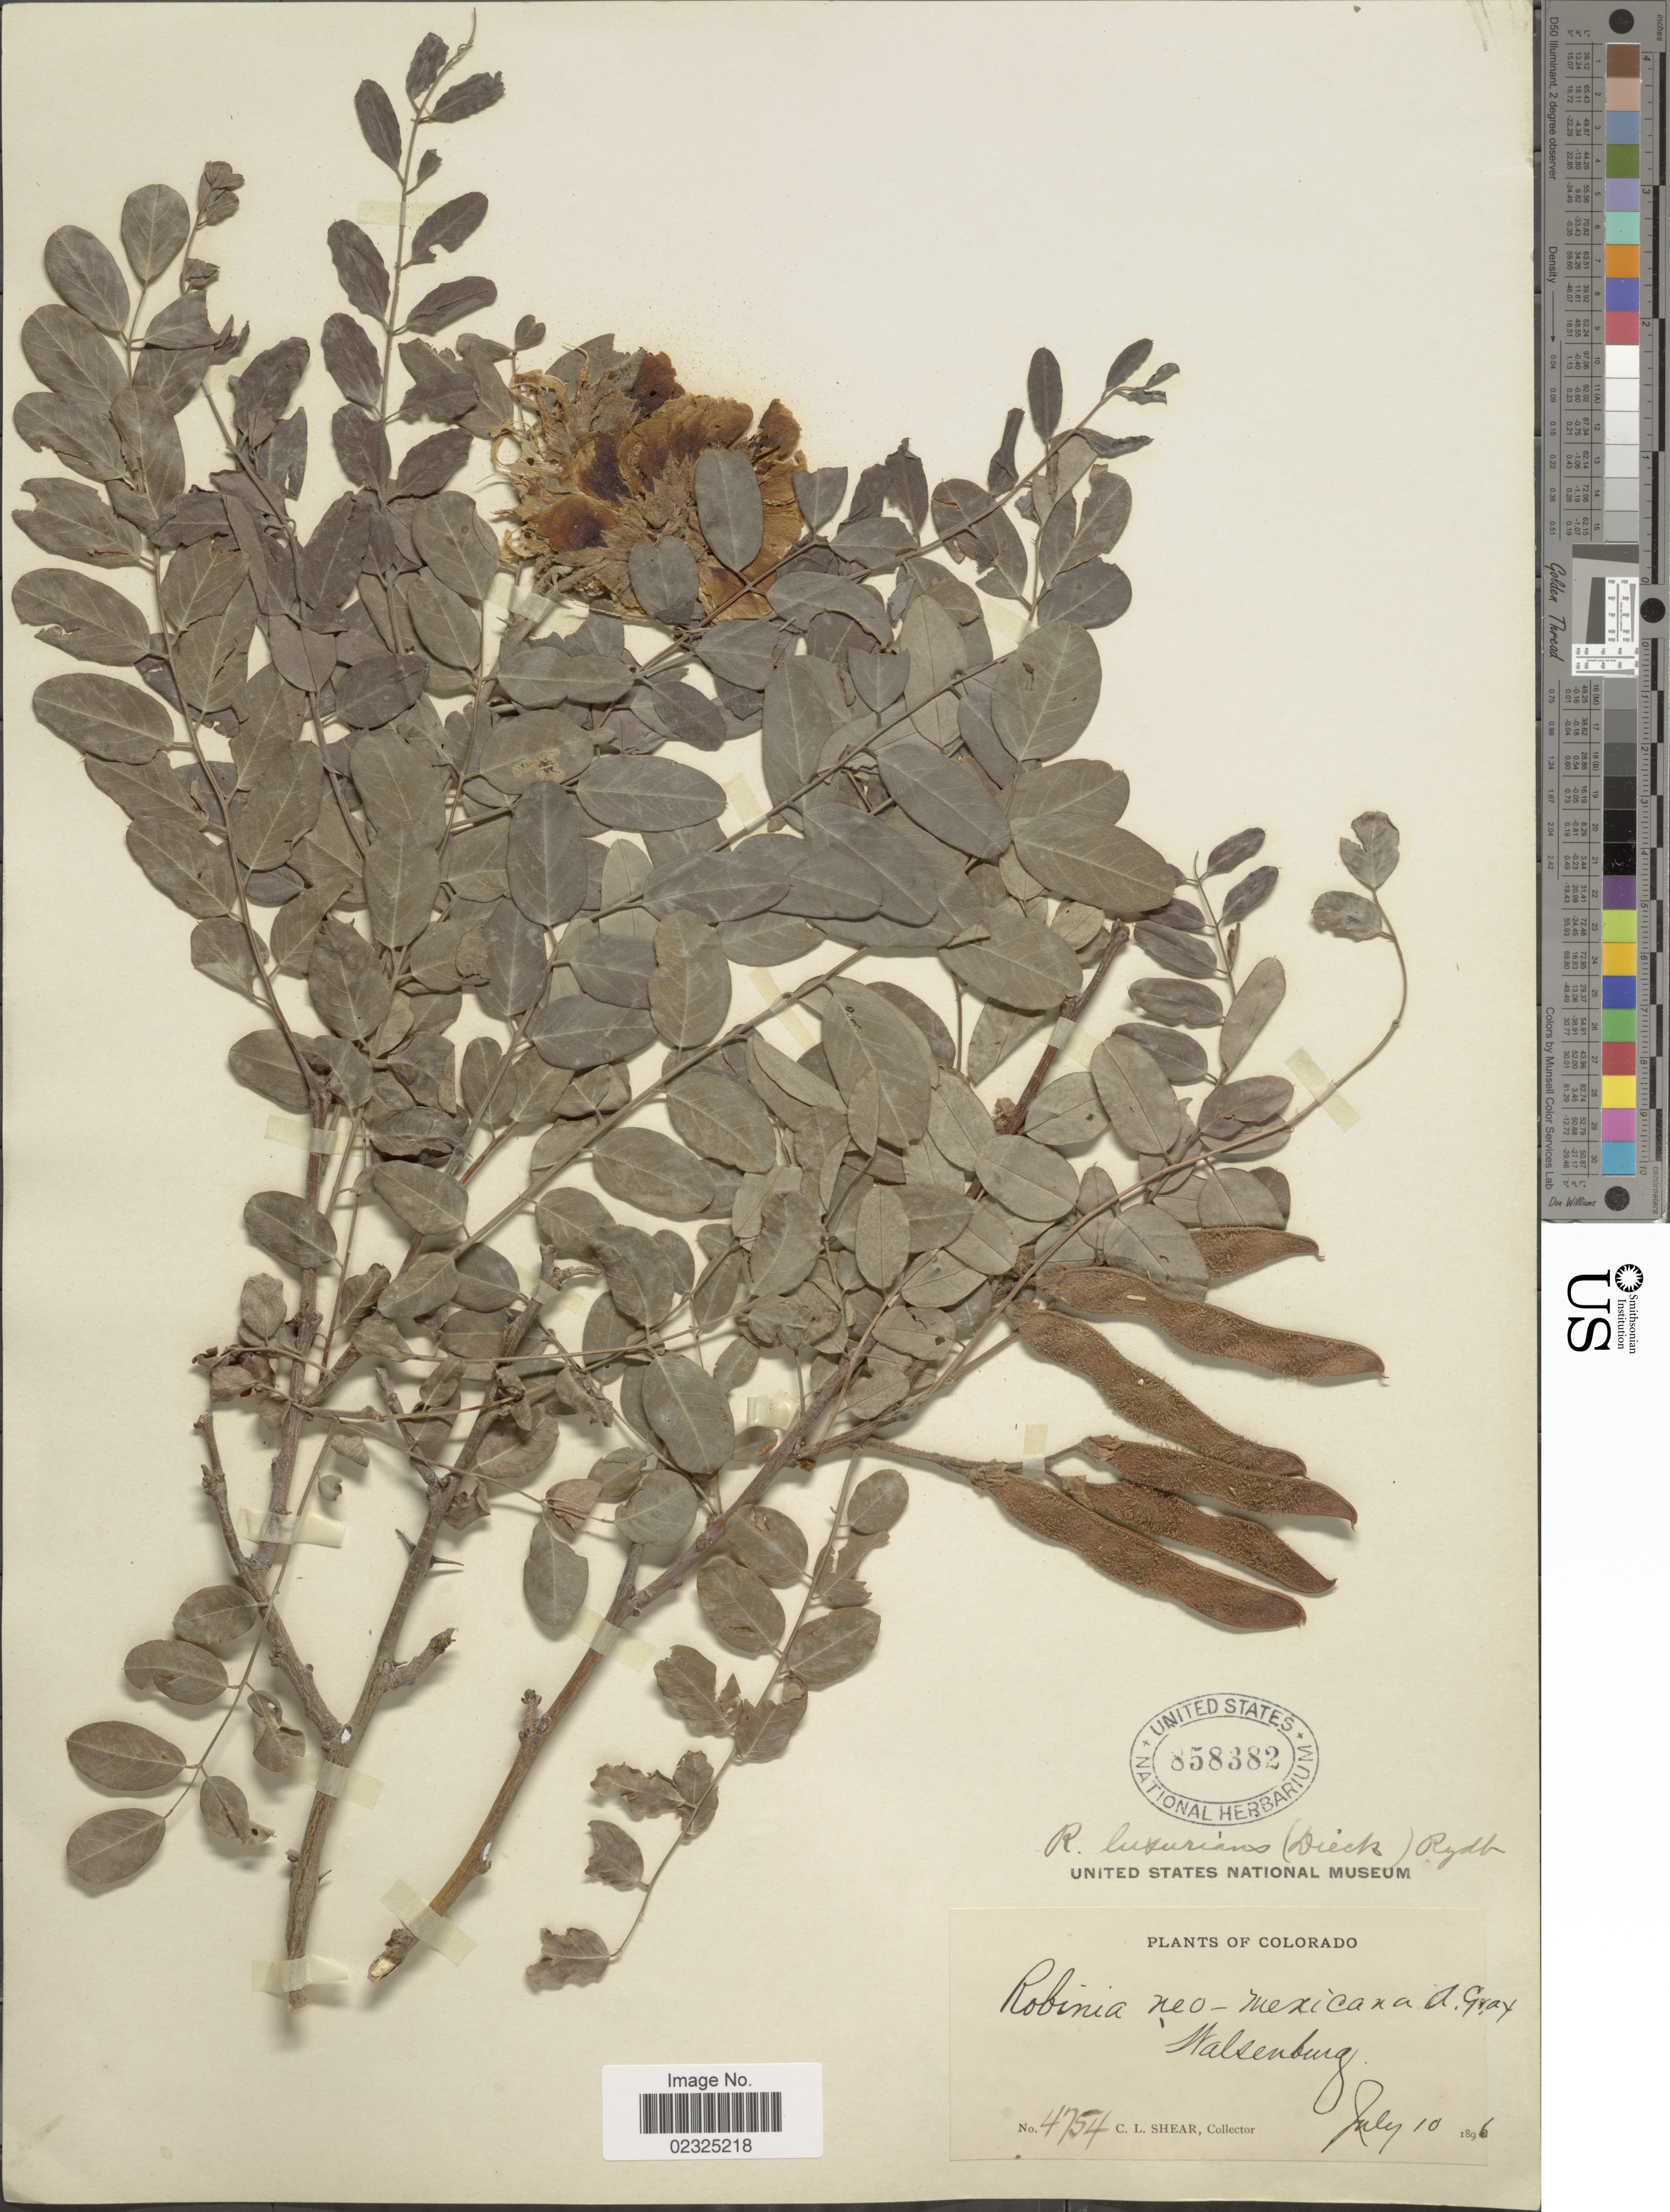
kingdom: Plantae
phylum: Tracheophyta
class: Magnoliopsida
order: Fabales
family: Fabaceae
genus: Robinia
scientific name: Robinia luxurians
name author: (Dieck) Rydb.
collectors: C. L. Shear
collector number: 4754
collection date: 1896-07-10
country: United States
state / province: Colorado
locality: Walsenburg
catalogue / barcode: US 858382